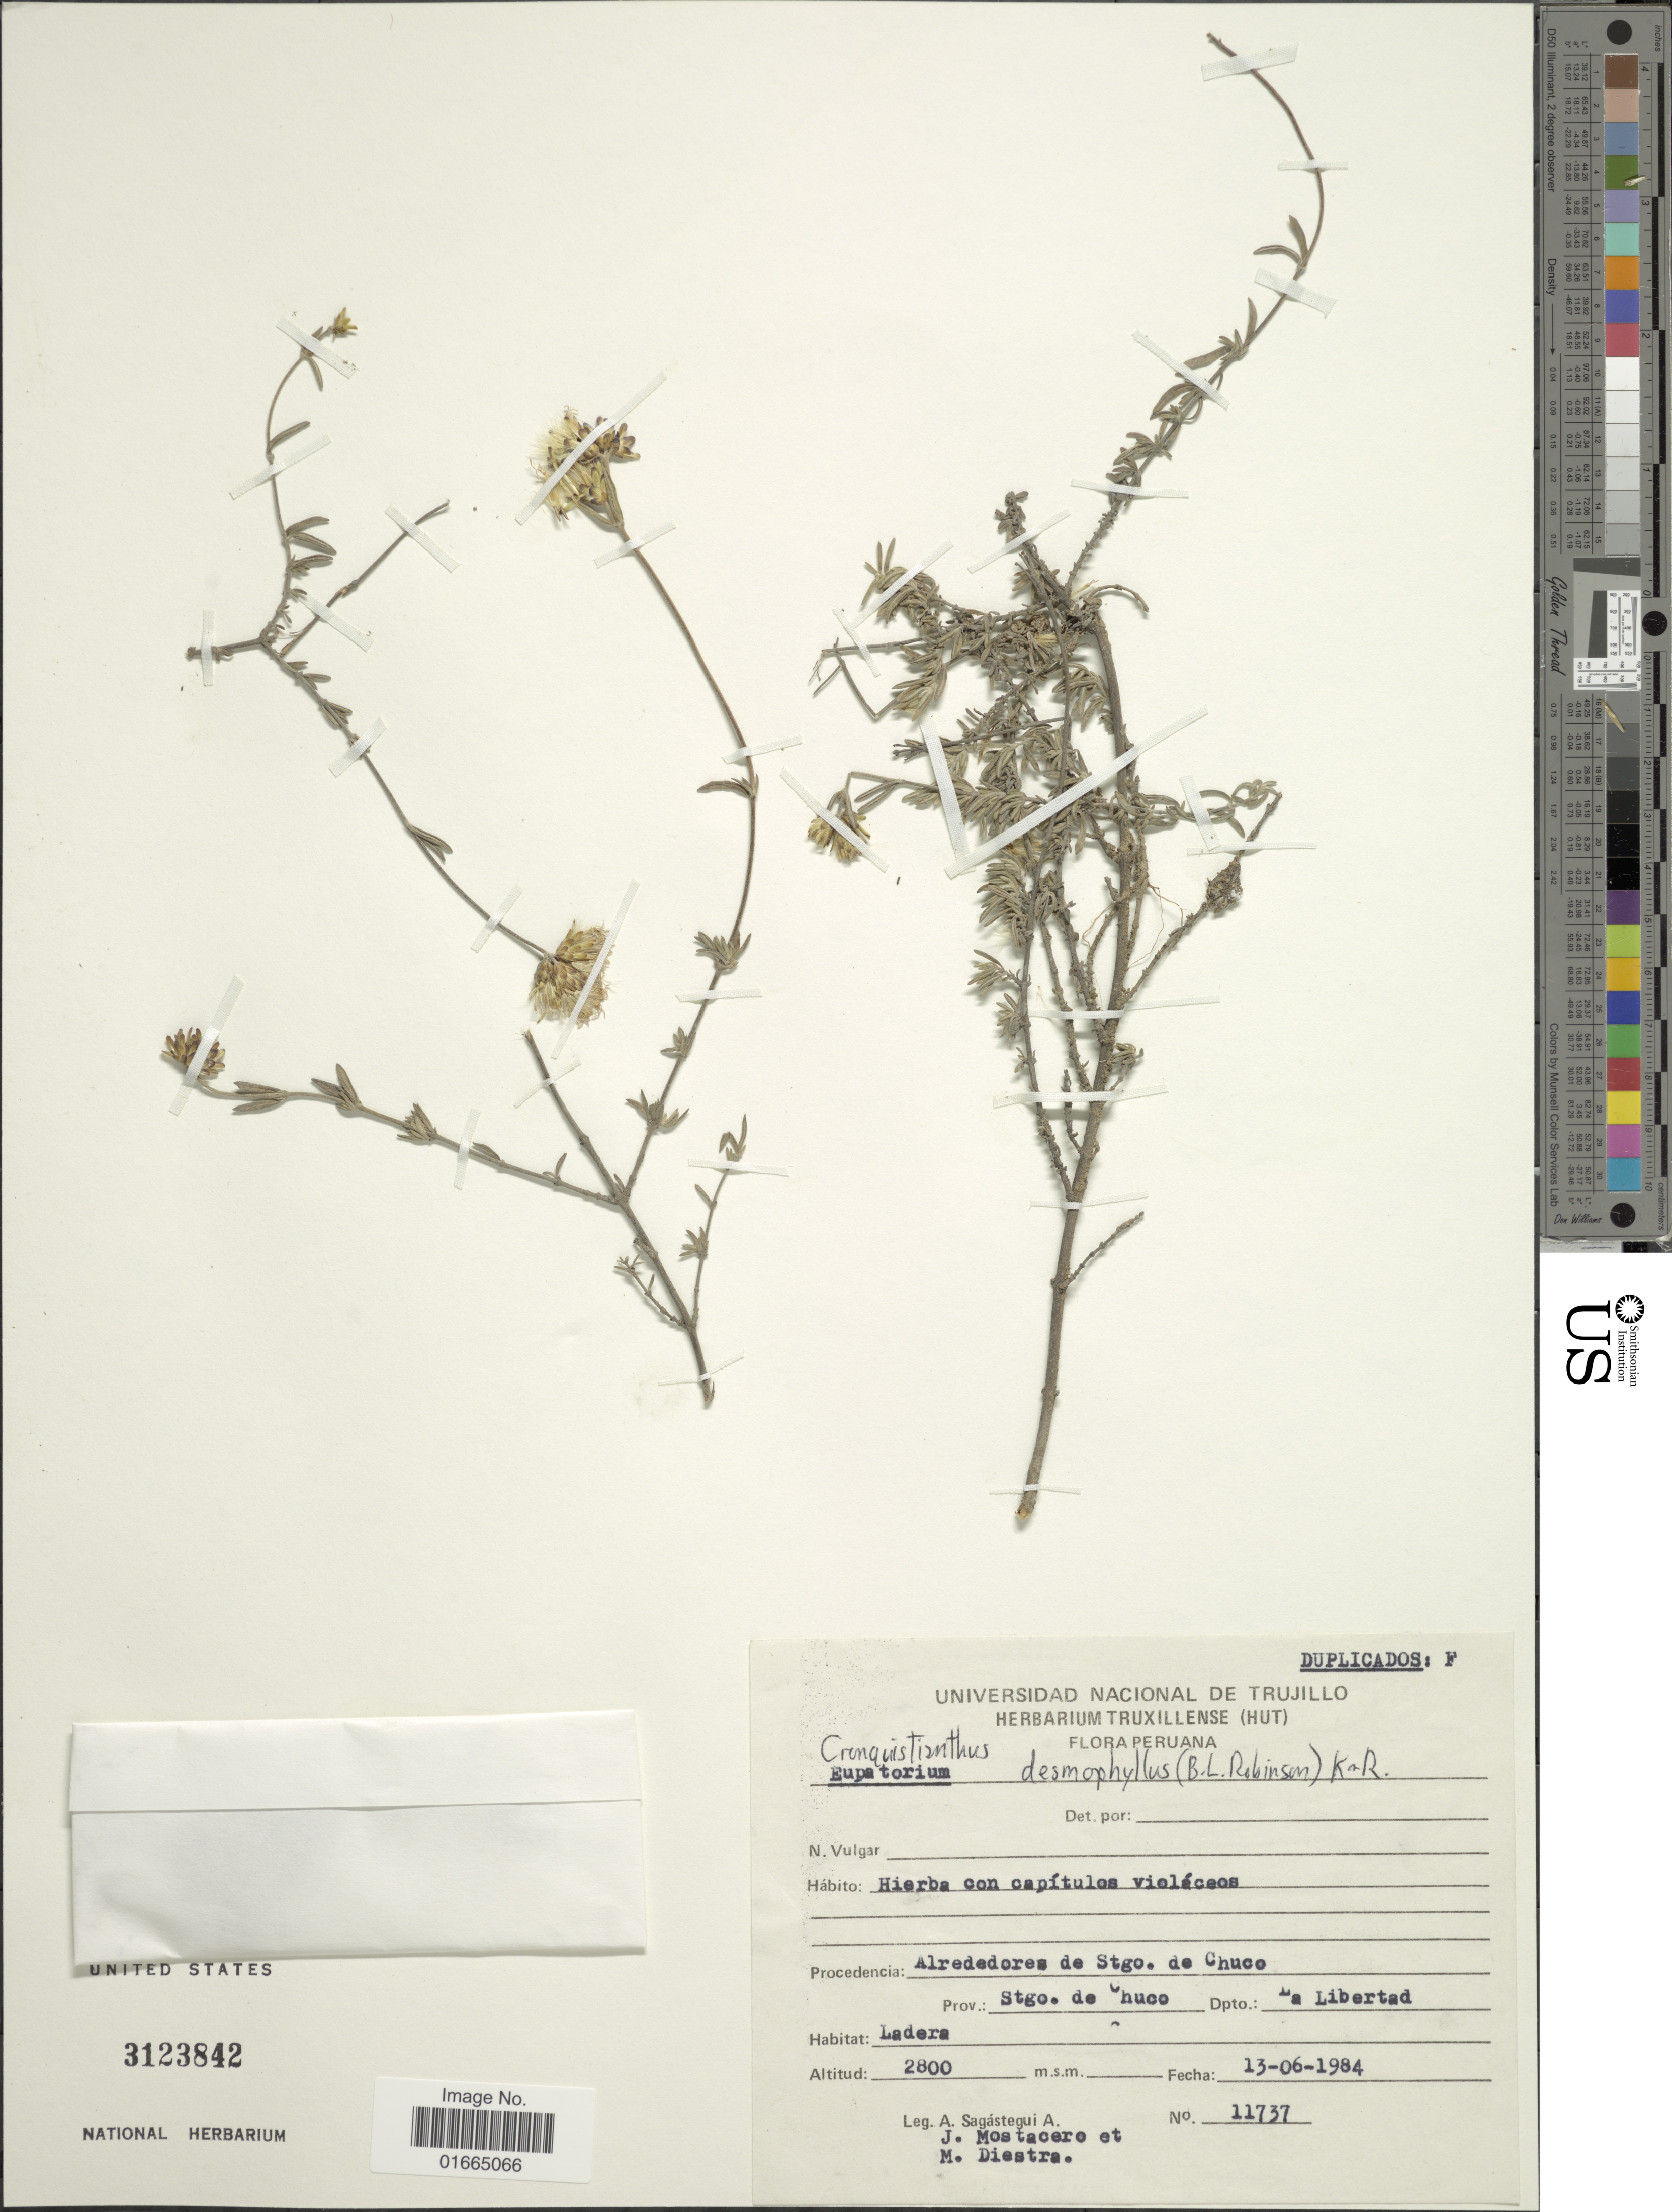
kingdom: Plantae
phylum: Tracheophyta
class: Magnoliopsida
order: Asterales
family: Asteraceae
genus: Cronquistianthus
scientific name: Cronquistianthus desmophyllus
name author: (B.L. Rob.) R.M. King & H. Rob.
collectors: A. Sagástegui A., J. Mostacero & M. Diestra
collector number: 11737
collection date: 1984-06-13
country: Peru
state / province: La Libertad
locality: Alrededores de Stgo. de Chuco. Prov.: Stgo. de Chuco. Dpto.: La Libertad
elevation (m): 2800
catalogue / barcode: US 3123842